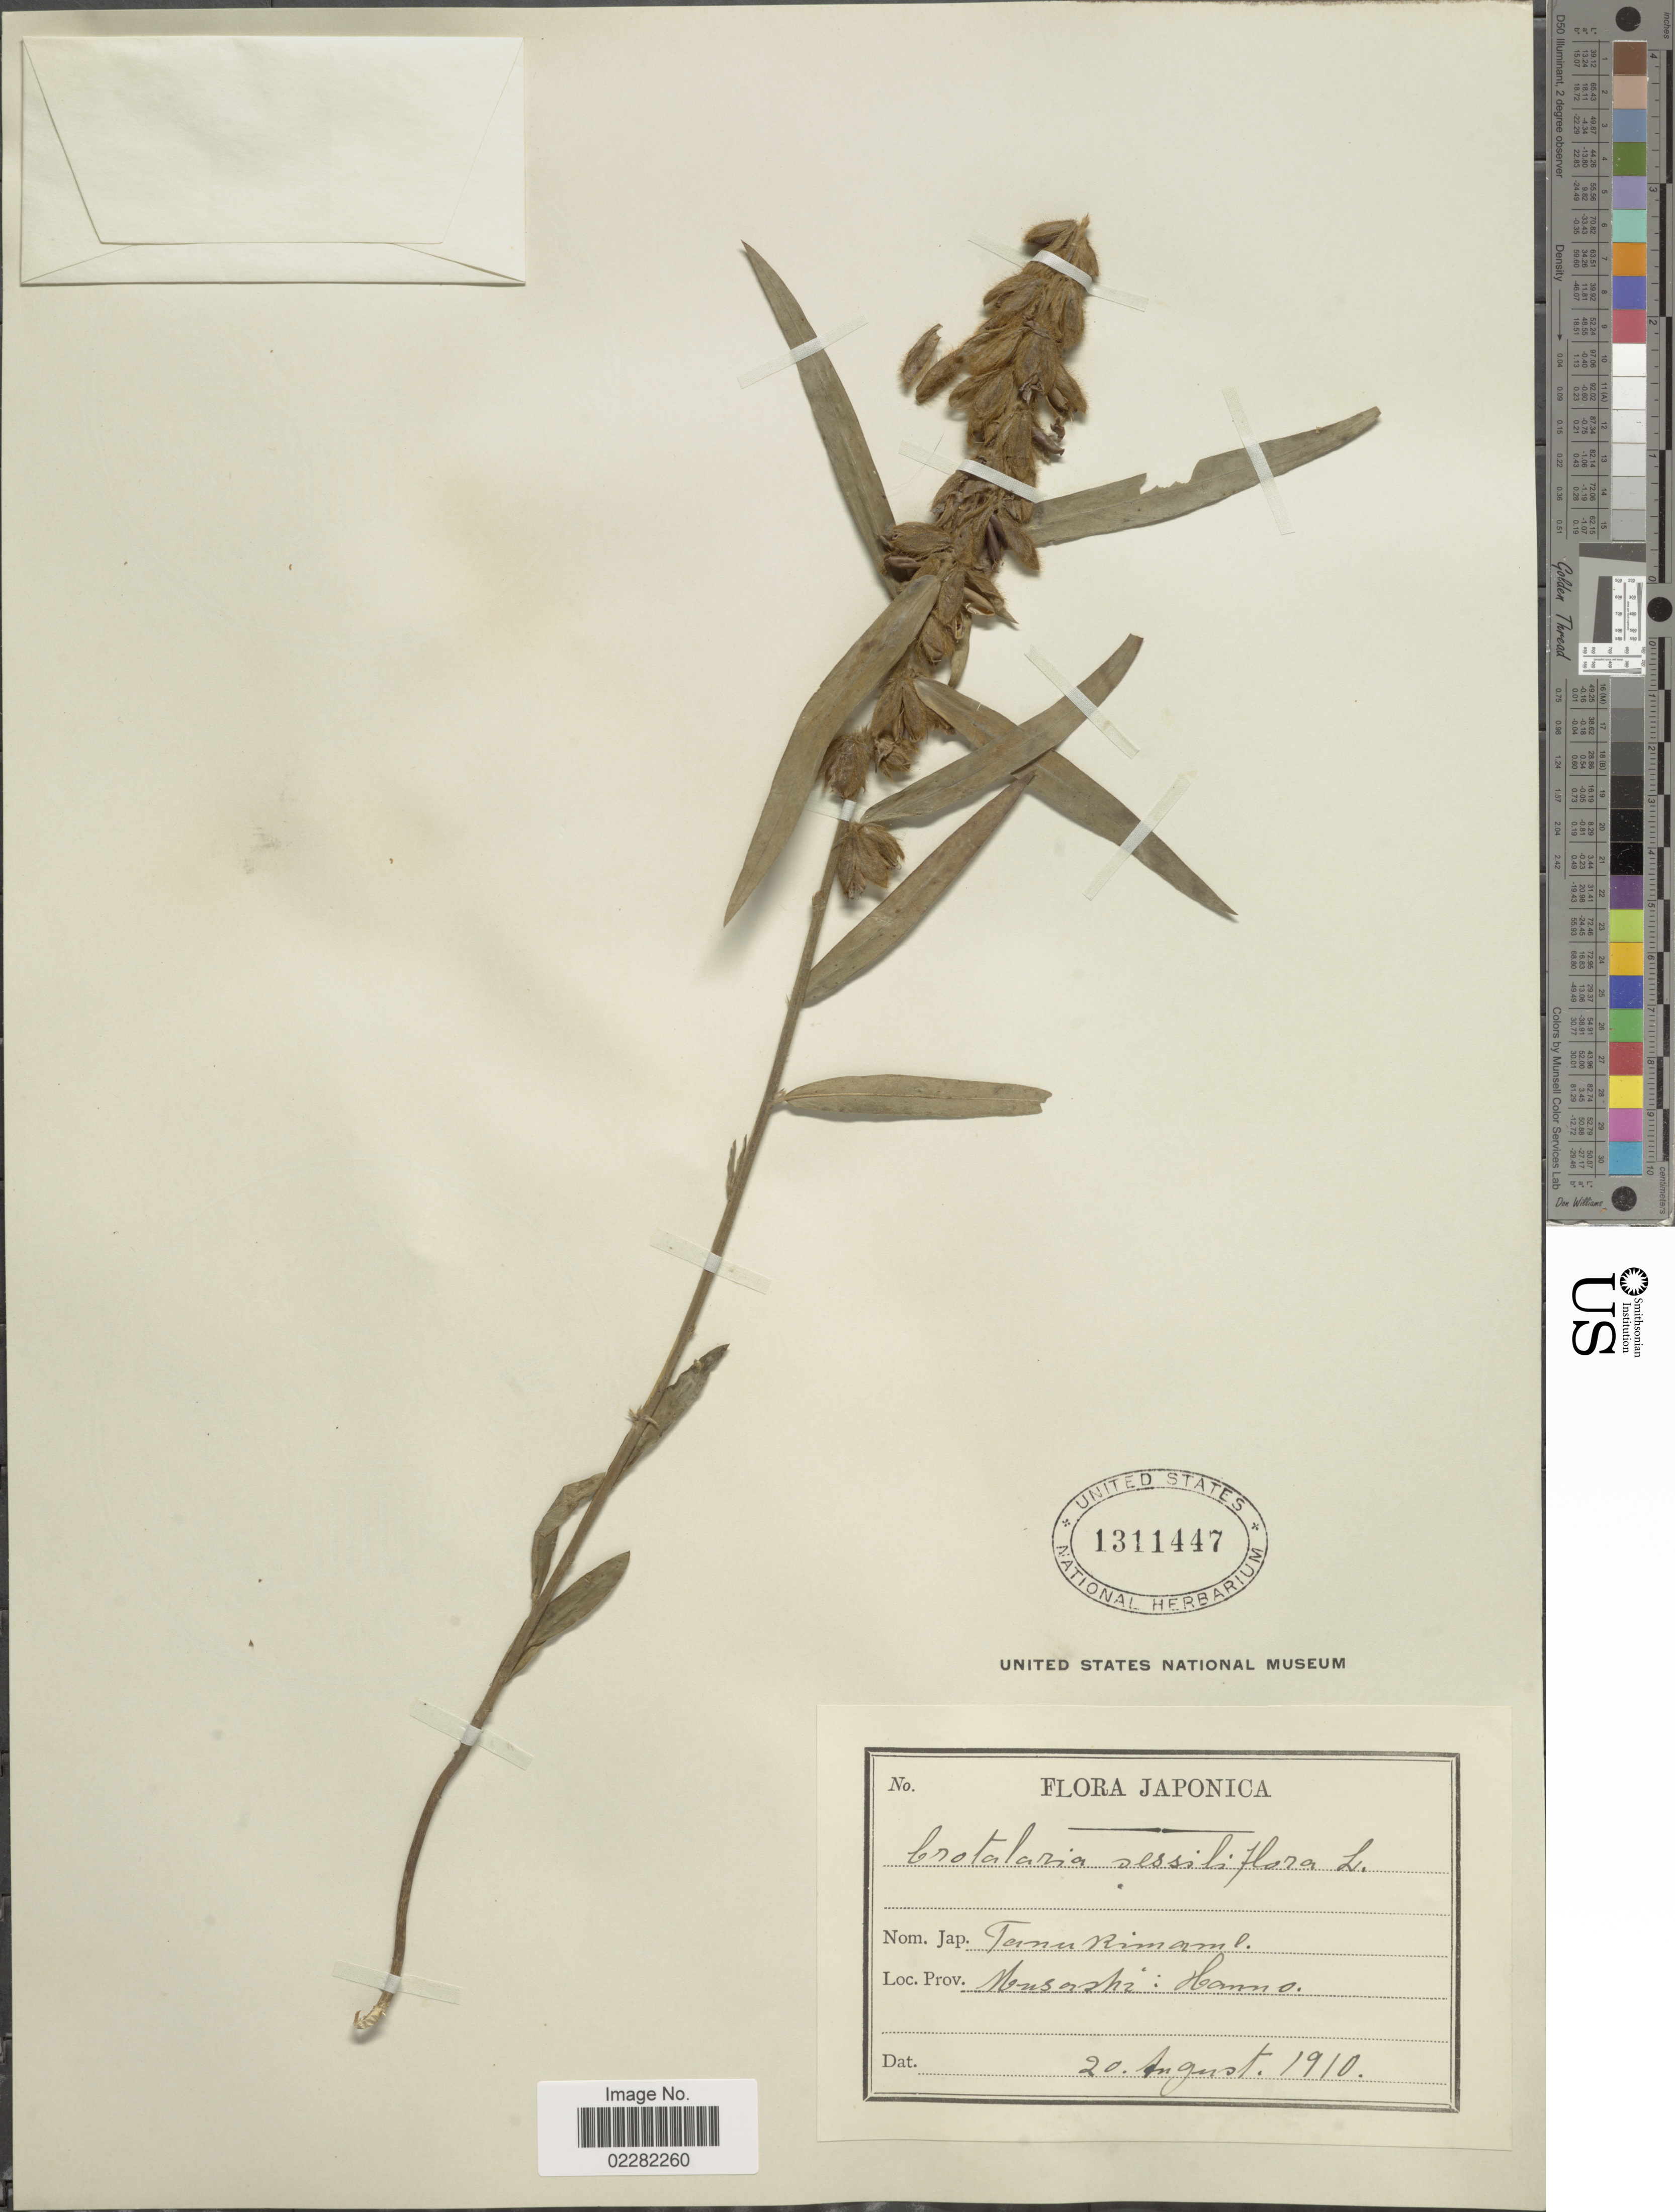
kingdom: Plantae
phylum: Tracheophyta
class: Magnoliopsida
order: Fabales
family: Fabaceae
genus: Crotalaria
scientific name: Crotalaria sessilifolia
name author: L.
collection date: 1910-08-20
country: Japan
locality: Musashi; Hanno.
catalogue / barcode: US 1311447